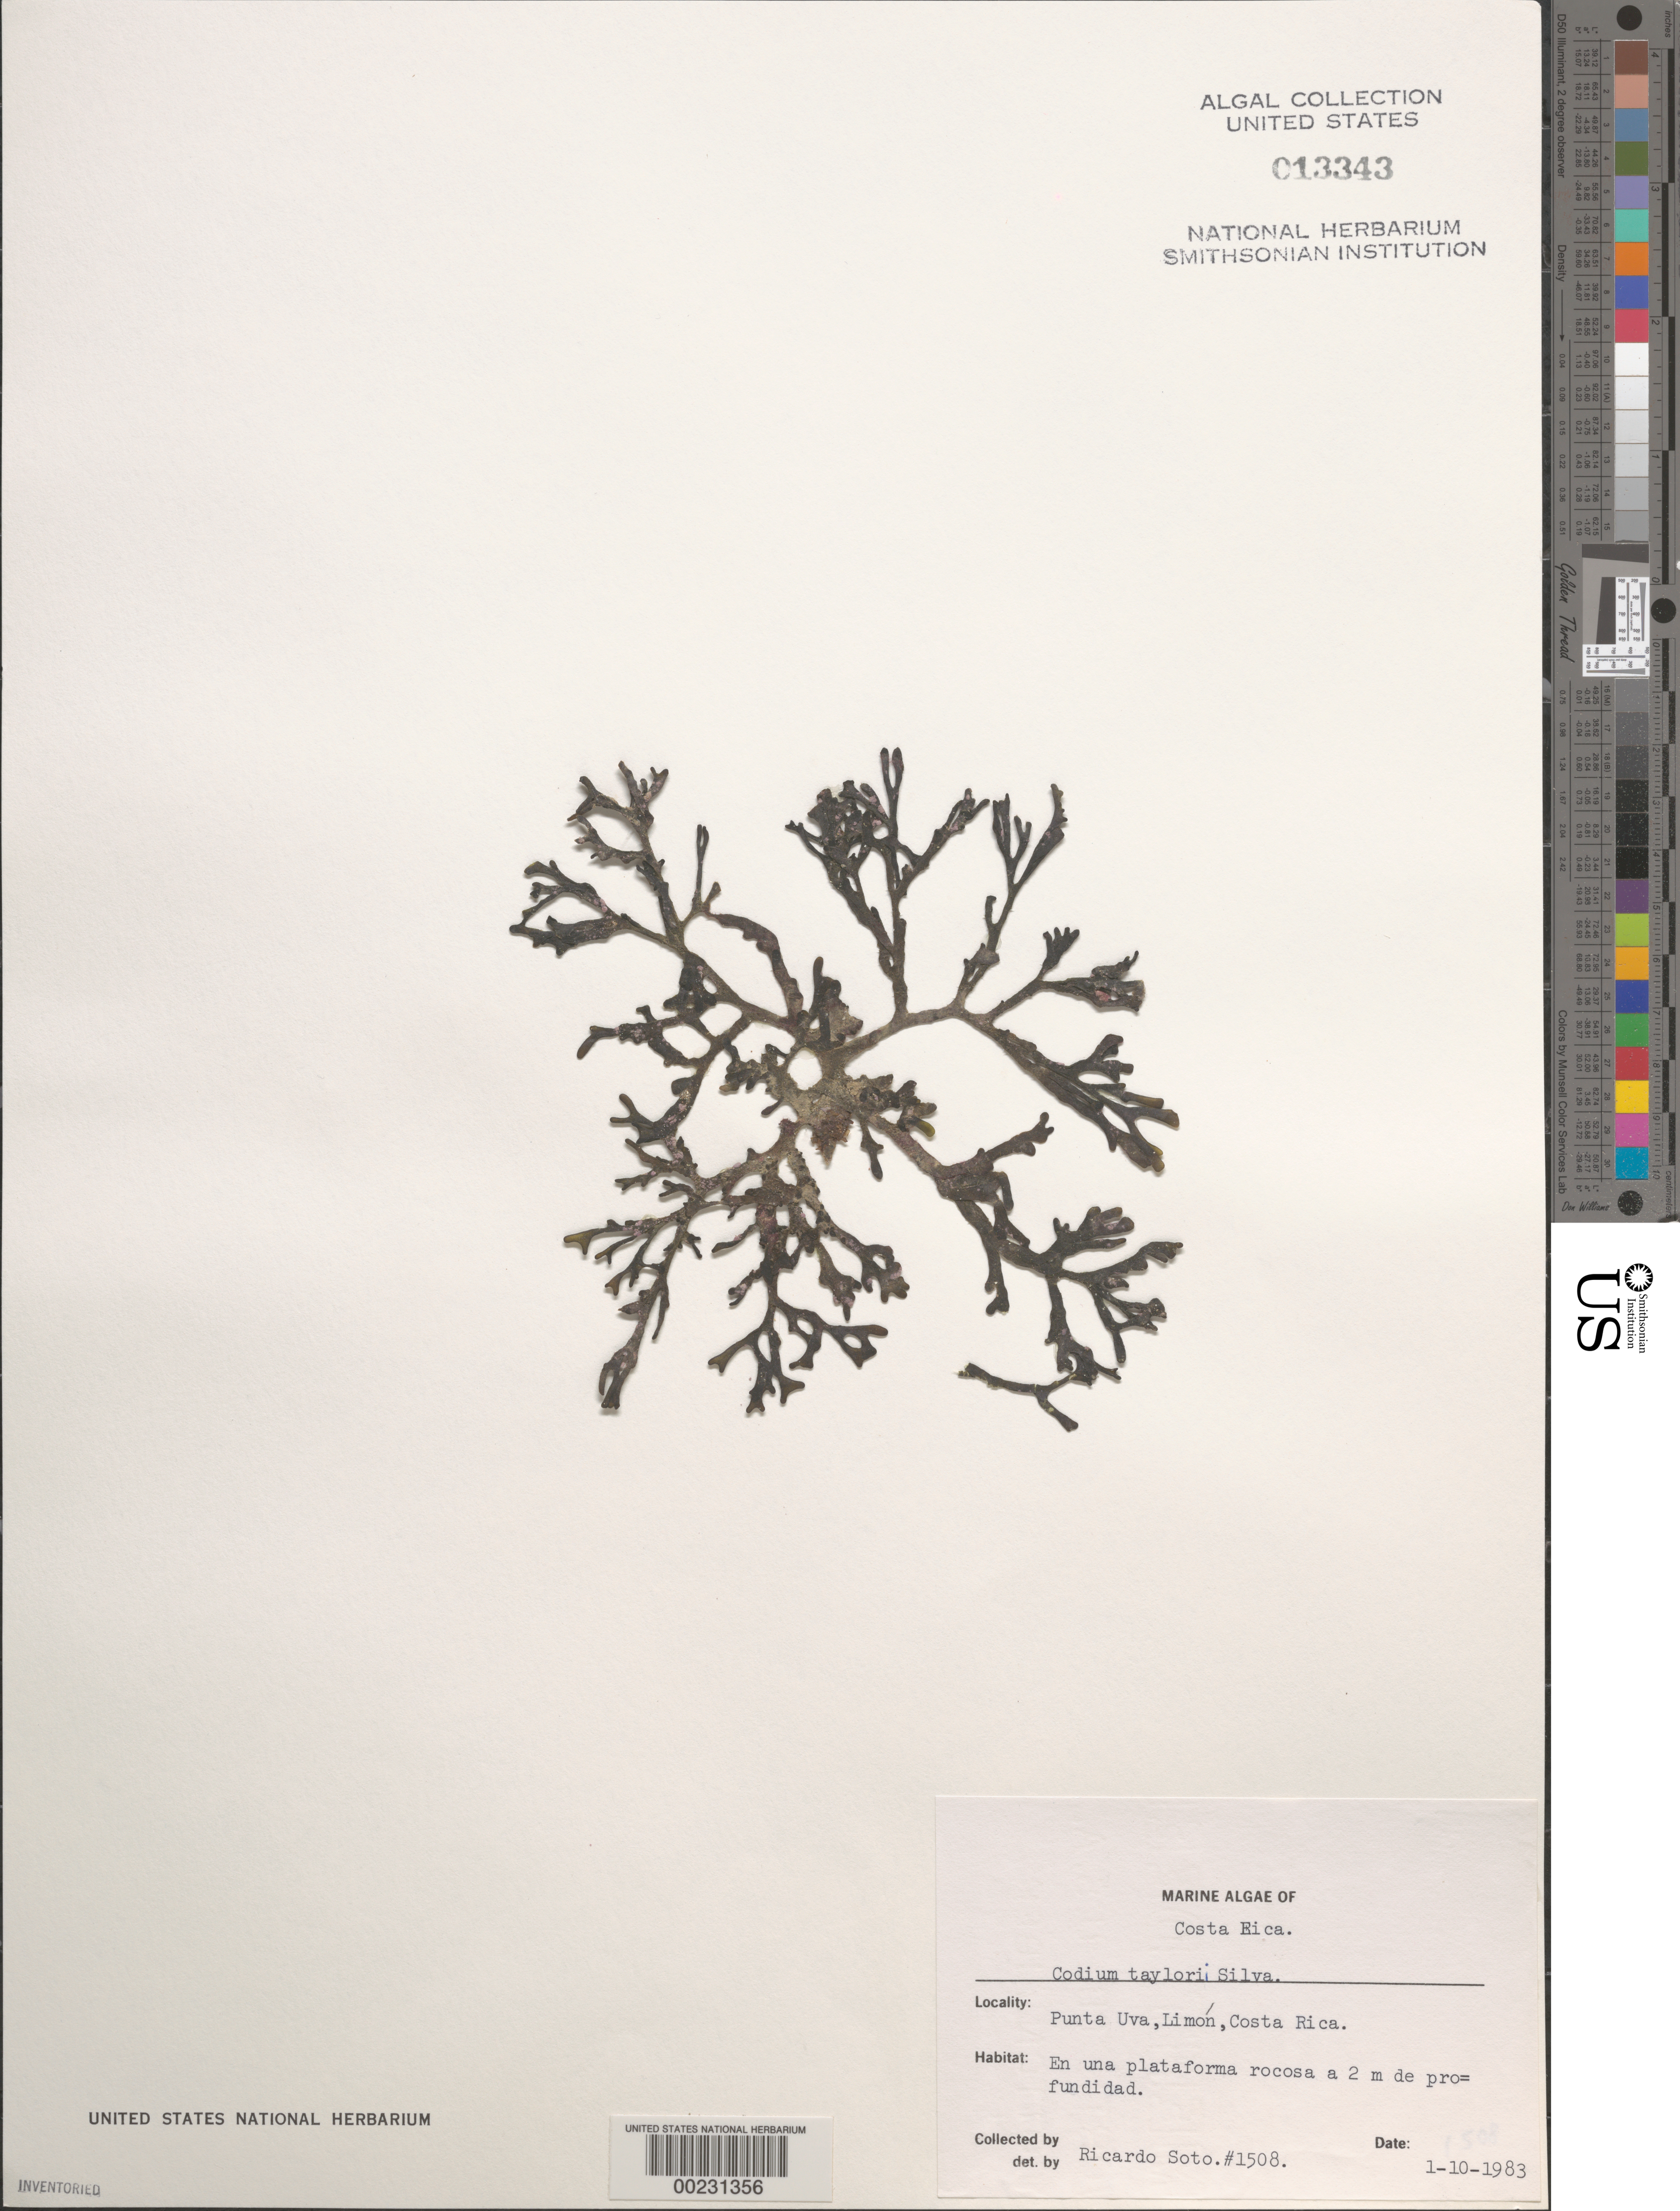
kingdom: Plantae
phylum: Chlorophyta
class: Ulvophyceae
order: Bryopsidales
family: Codiaceae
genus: Codium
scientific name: Codium taylorii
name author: P.C. Silva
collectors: R. Soto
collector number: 1508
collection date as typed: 01 Oct 1983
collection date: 1983-10-01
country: Costa Rica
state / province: Limón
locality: Punta uva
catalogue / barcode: US 13343